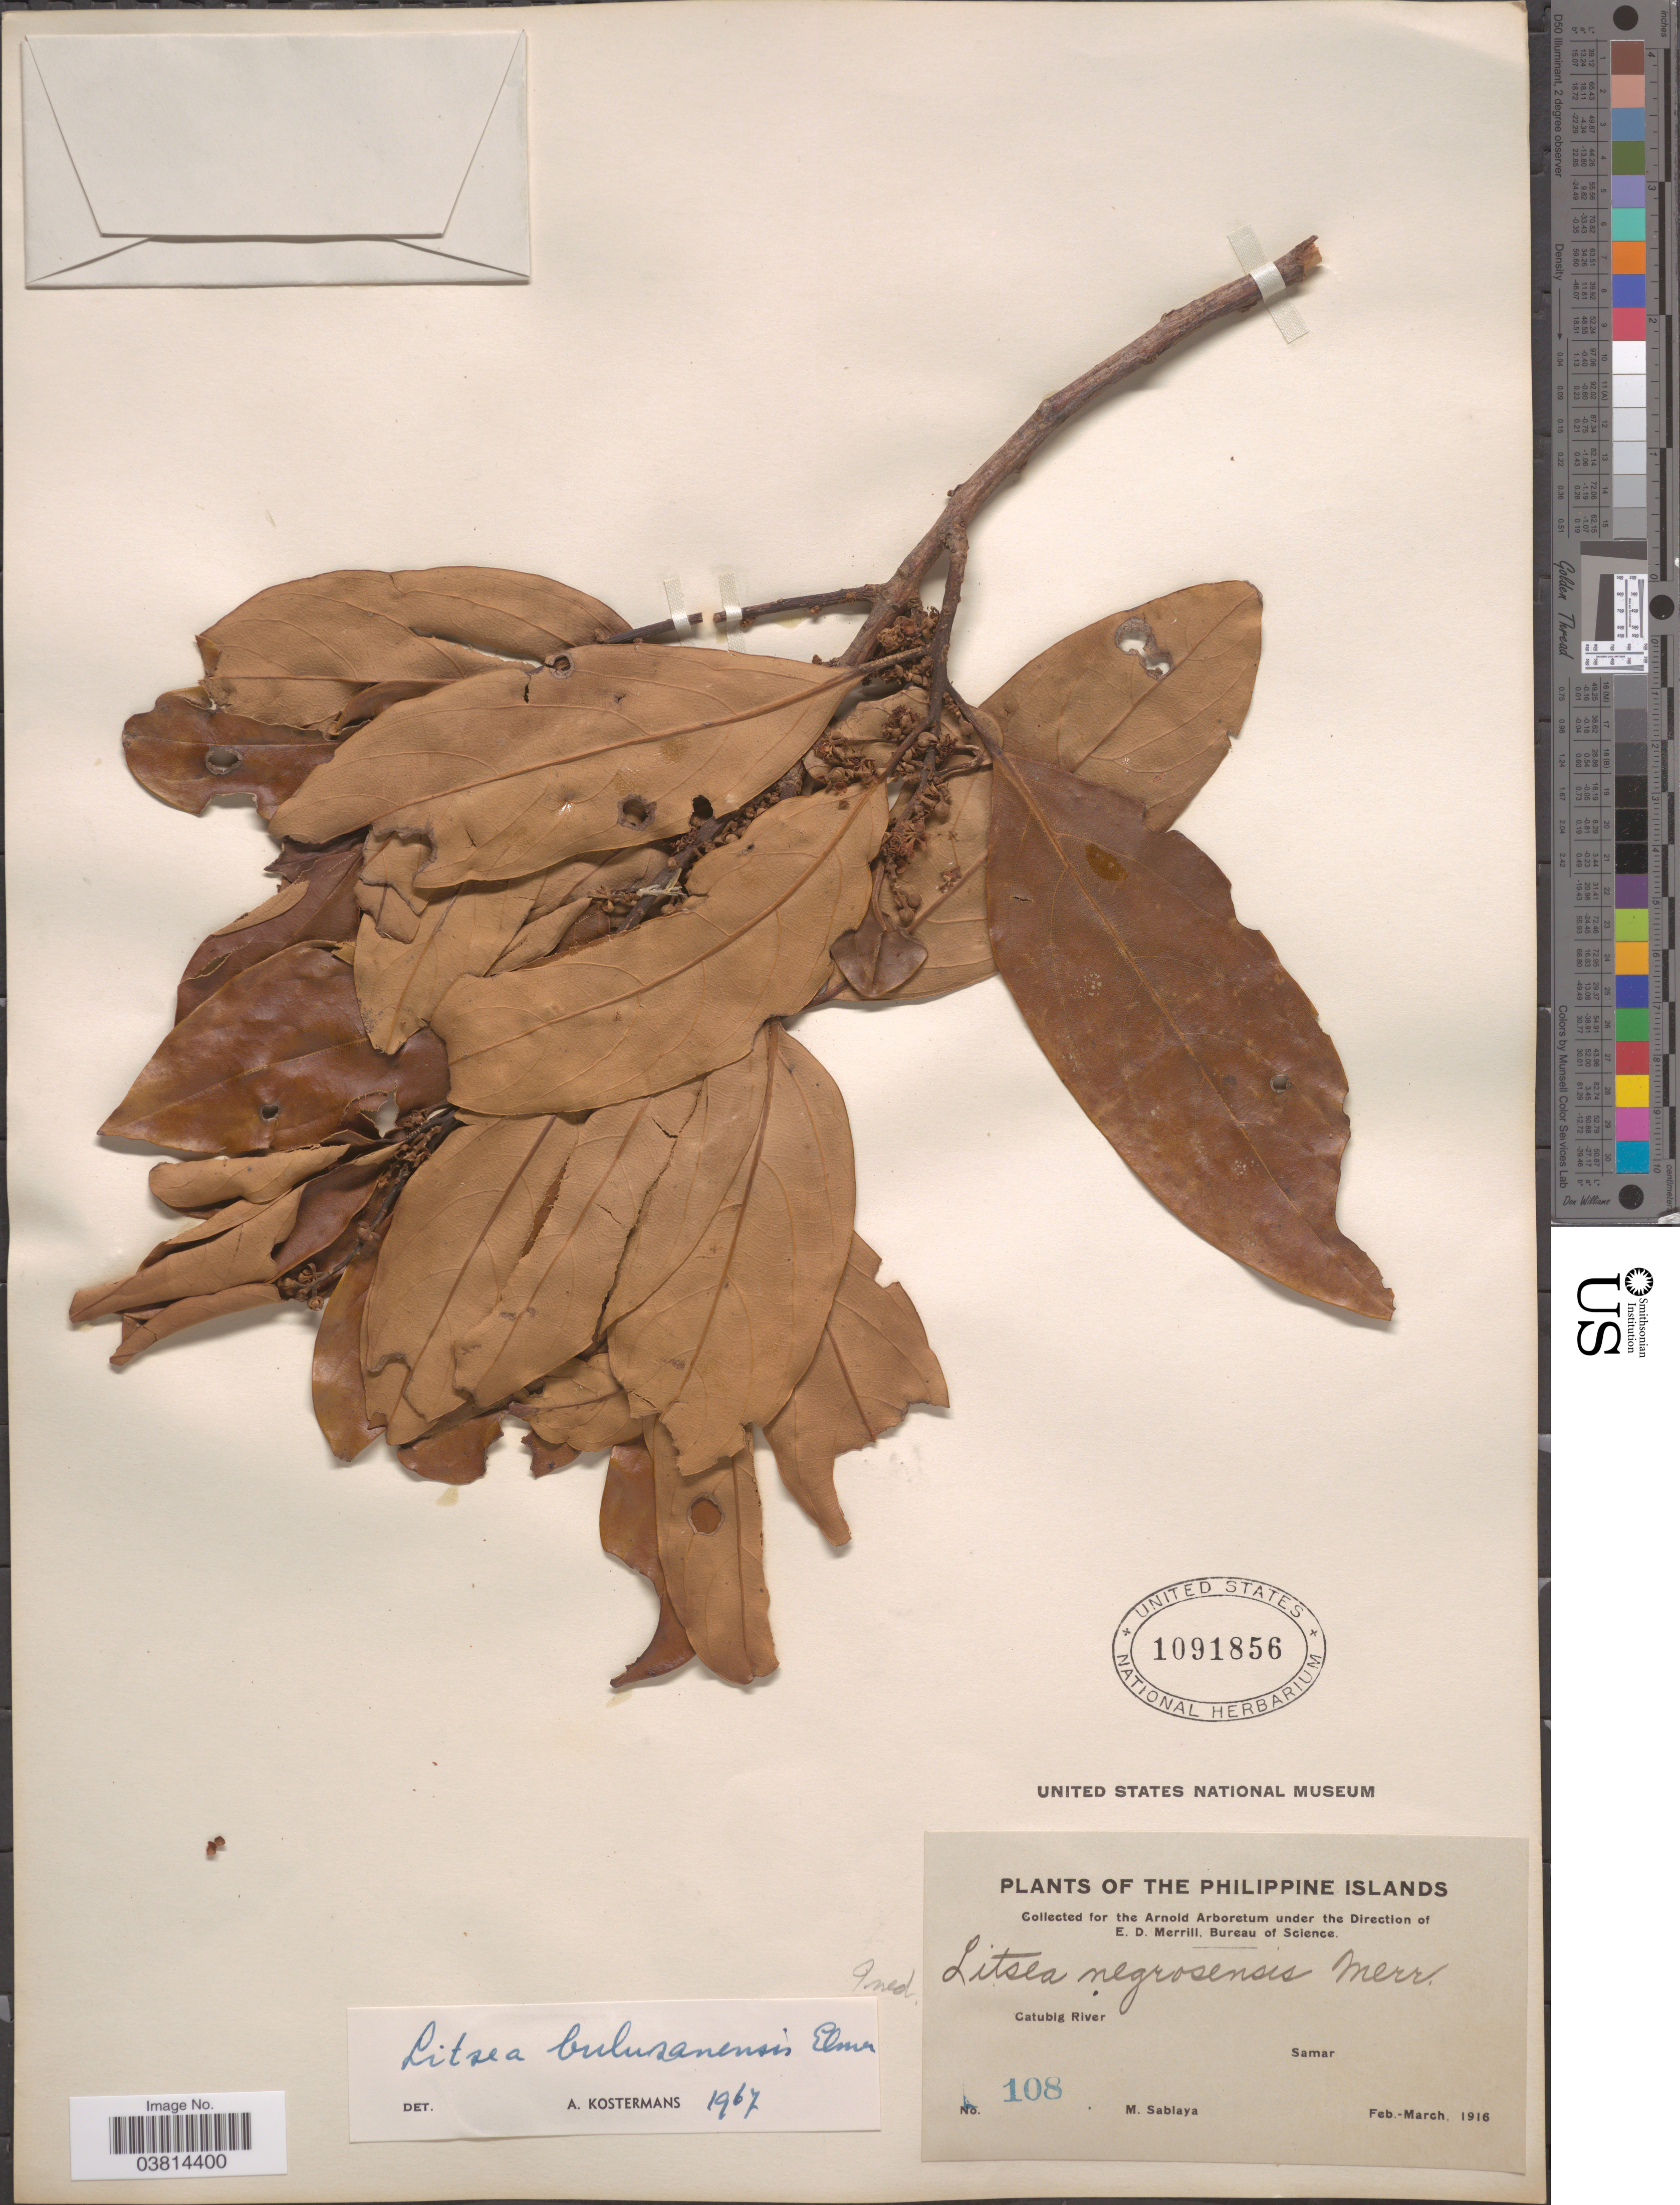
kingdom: Plantae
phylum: Tracheophyta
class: Magnoliopsida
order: Laurales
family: Lauraceae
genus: Litsea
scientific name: Litsea bulusanensis Elmer, nom. inval.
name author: Elmer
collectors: M. Sablaya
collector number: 108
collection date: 1916-02/1916-03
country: Philippines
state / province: Eastern Visayas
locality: Catubig River. Samar.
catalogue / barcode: US 1091856